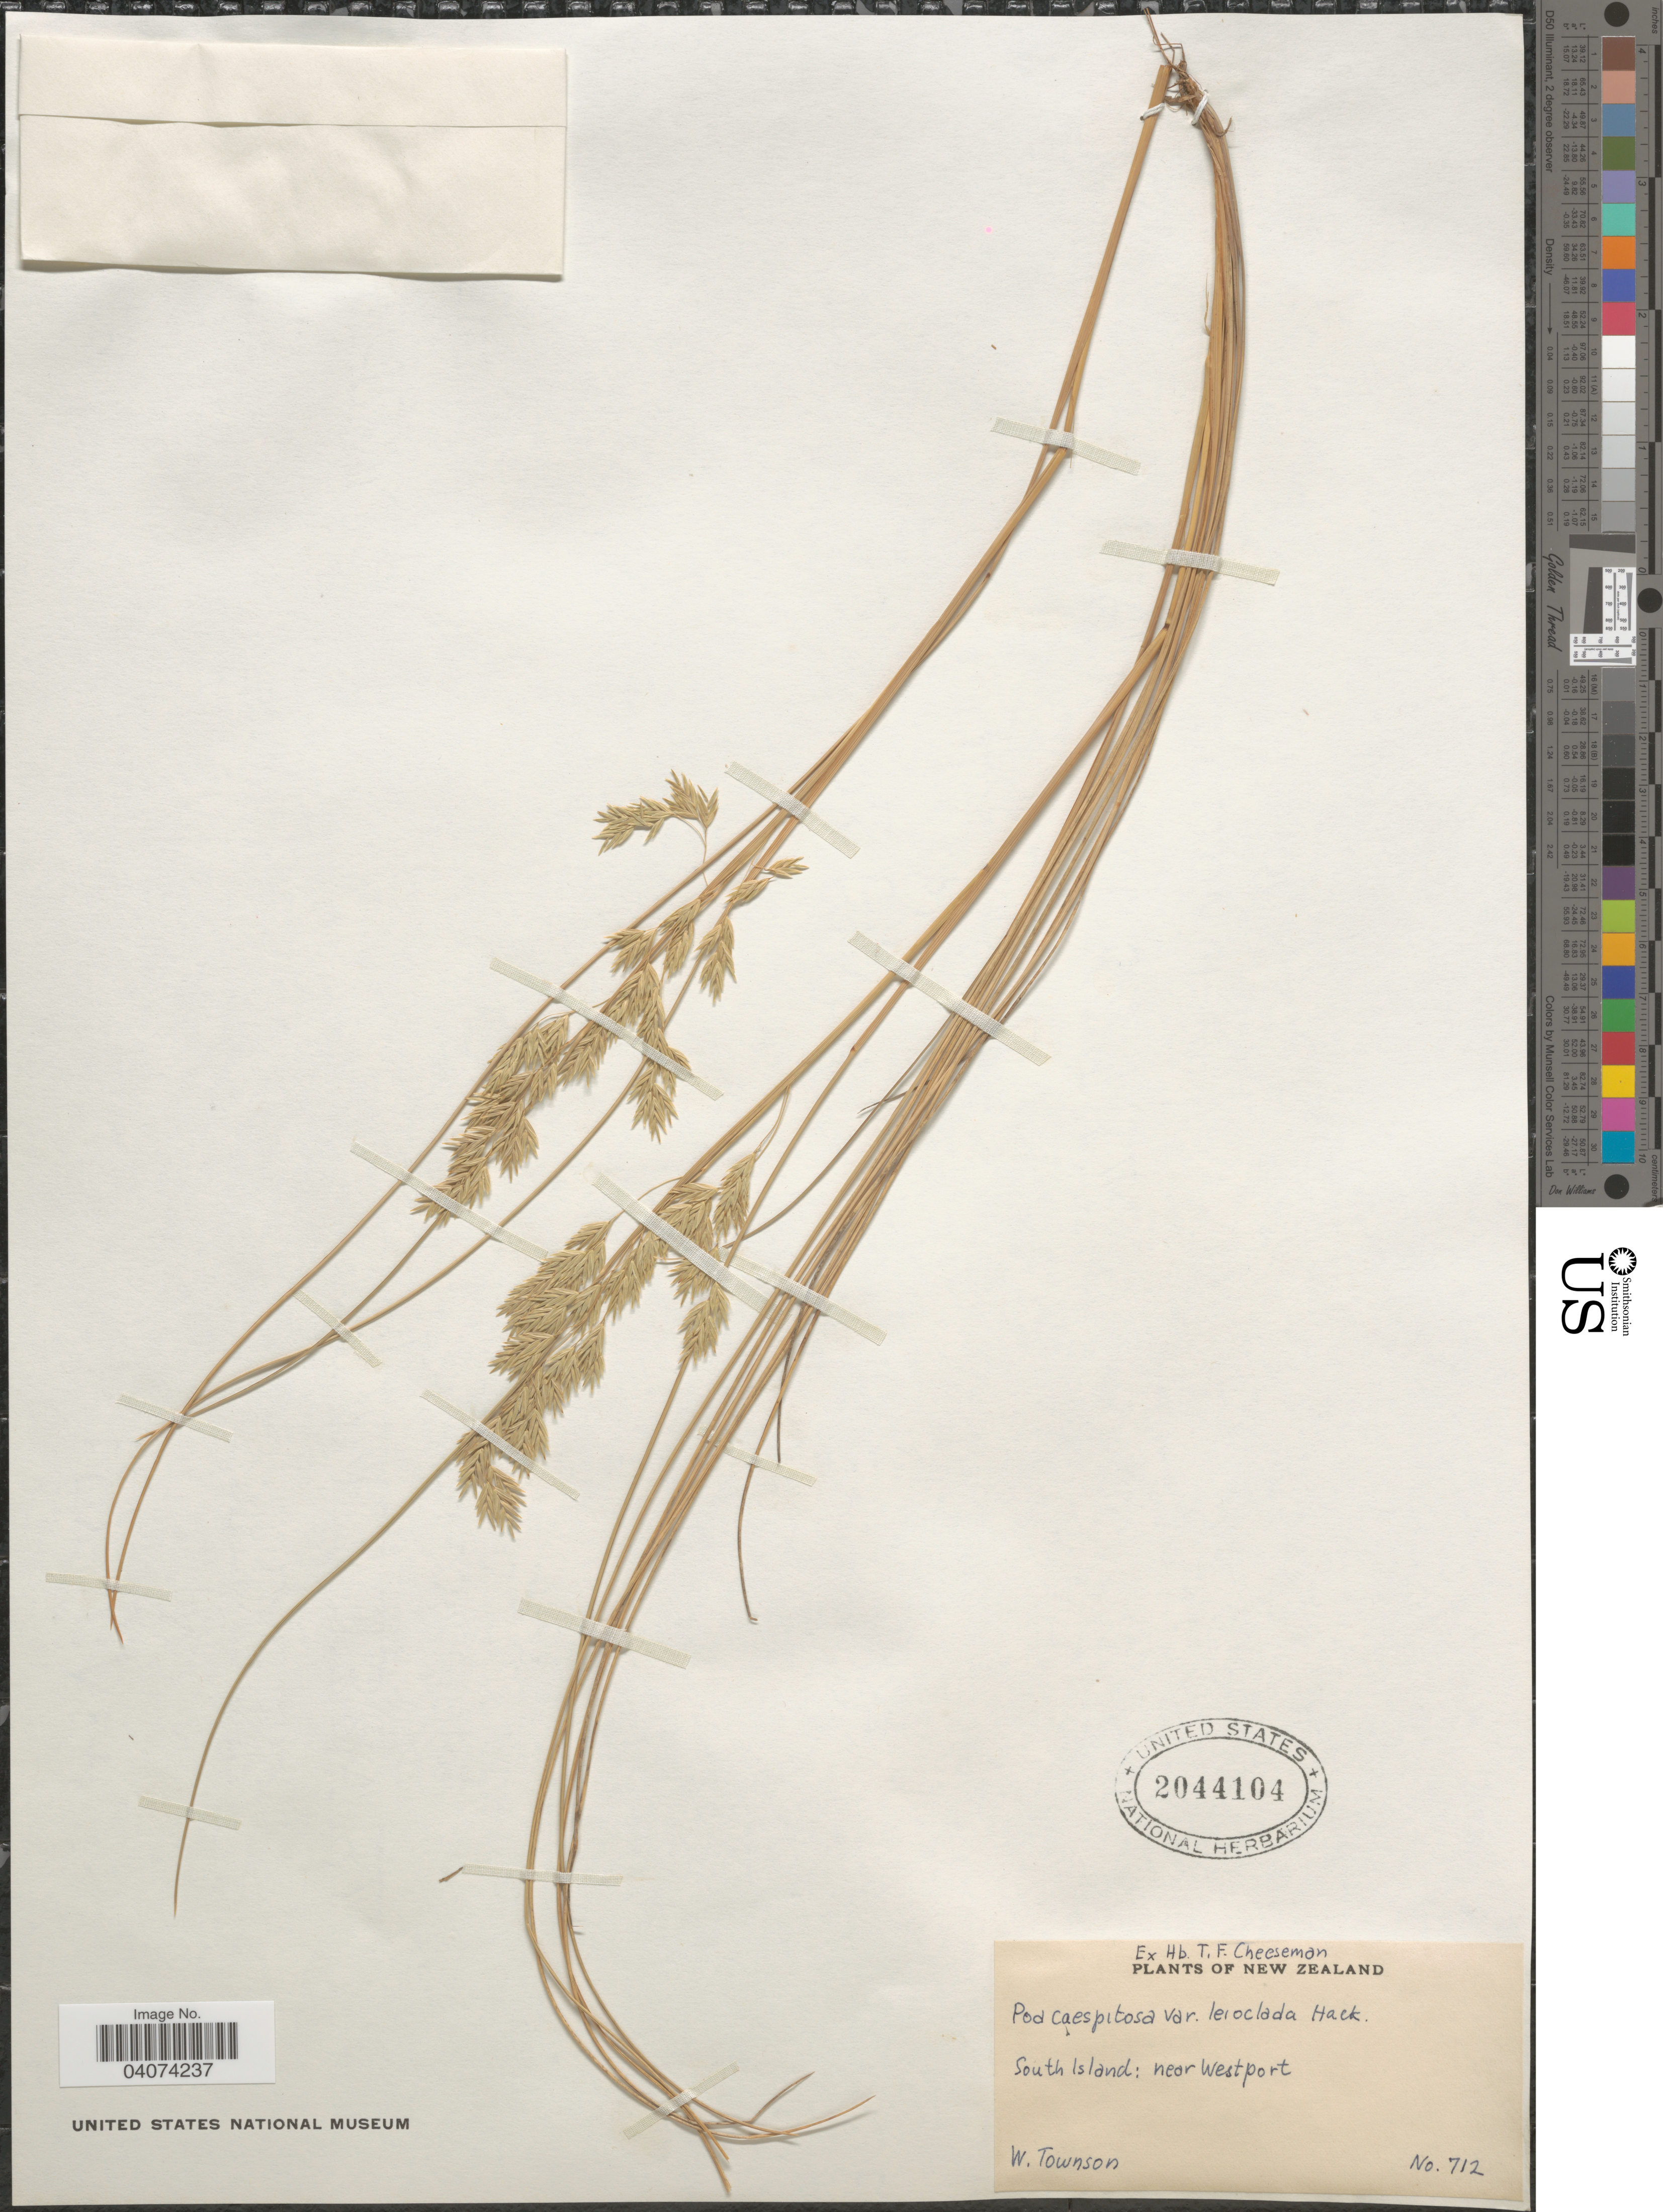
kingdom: Plantae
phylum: Tracheophyta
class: Liliopsida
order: Poales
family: Poaceae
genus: Poa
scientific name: Poa cita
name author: Edgar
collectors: W. Townson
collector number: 712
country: New Zealand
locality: South Island: near Westport.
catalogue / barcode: US 2044104